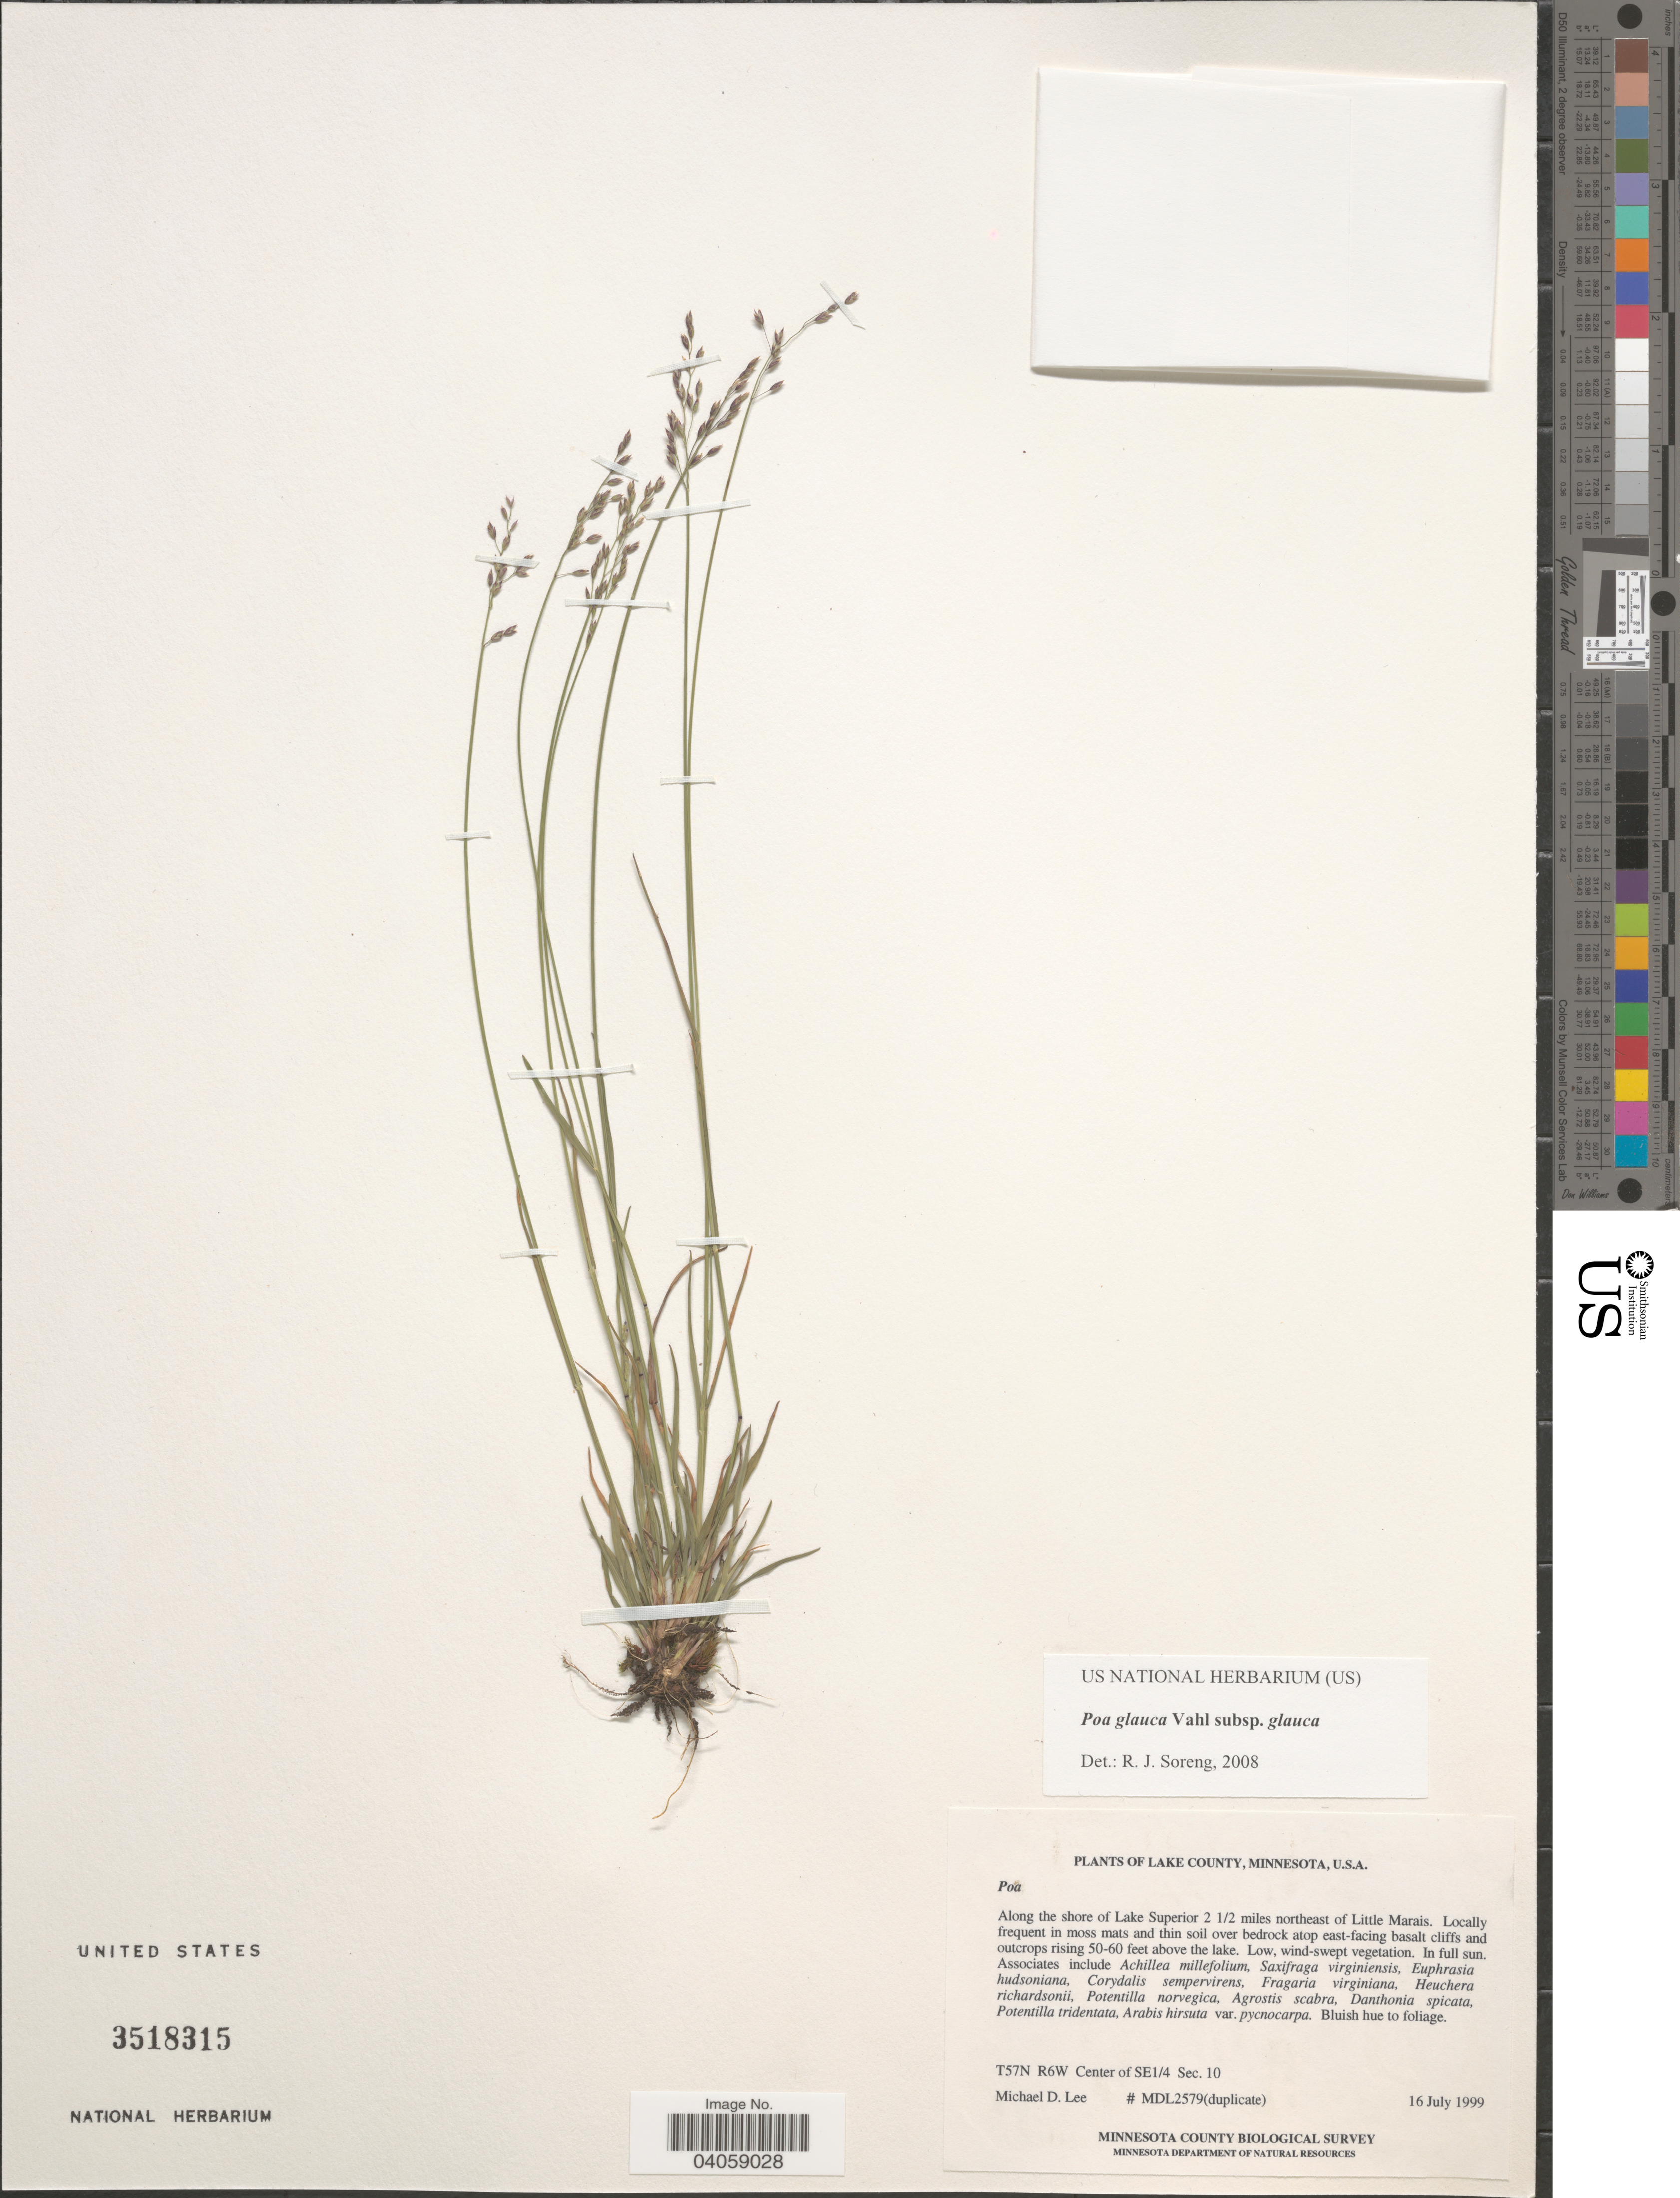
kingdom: Plantae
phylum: Tracheophyta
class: Liliopsida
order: Poales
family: Poaceae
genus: Poa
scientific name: Poa glauca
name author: Vahl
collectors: M. Lee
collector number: MDL2579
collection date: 1999-07-16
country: United States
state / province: Minnesota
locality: Lake County. Along the shore of Lake Superior 2½ miles northeast of Little Marais. Atop east-facing basalt cliffs and outcrops rising 50-60 feet above the lake.T57N R6W Center of SE¼ Sec.10.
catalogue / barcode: US 3518315